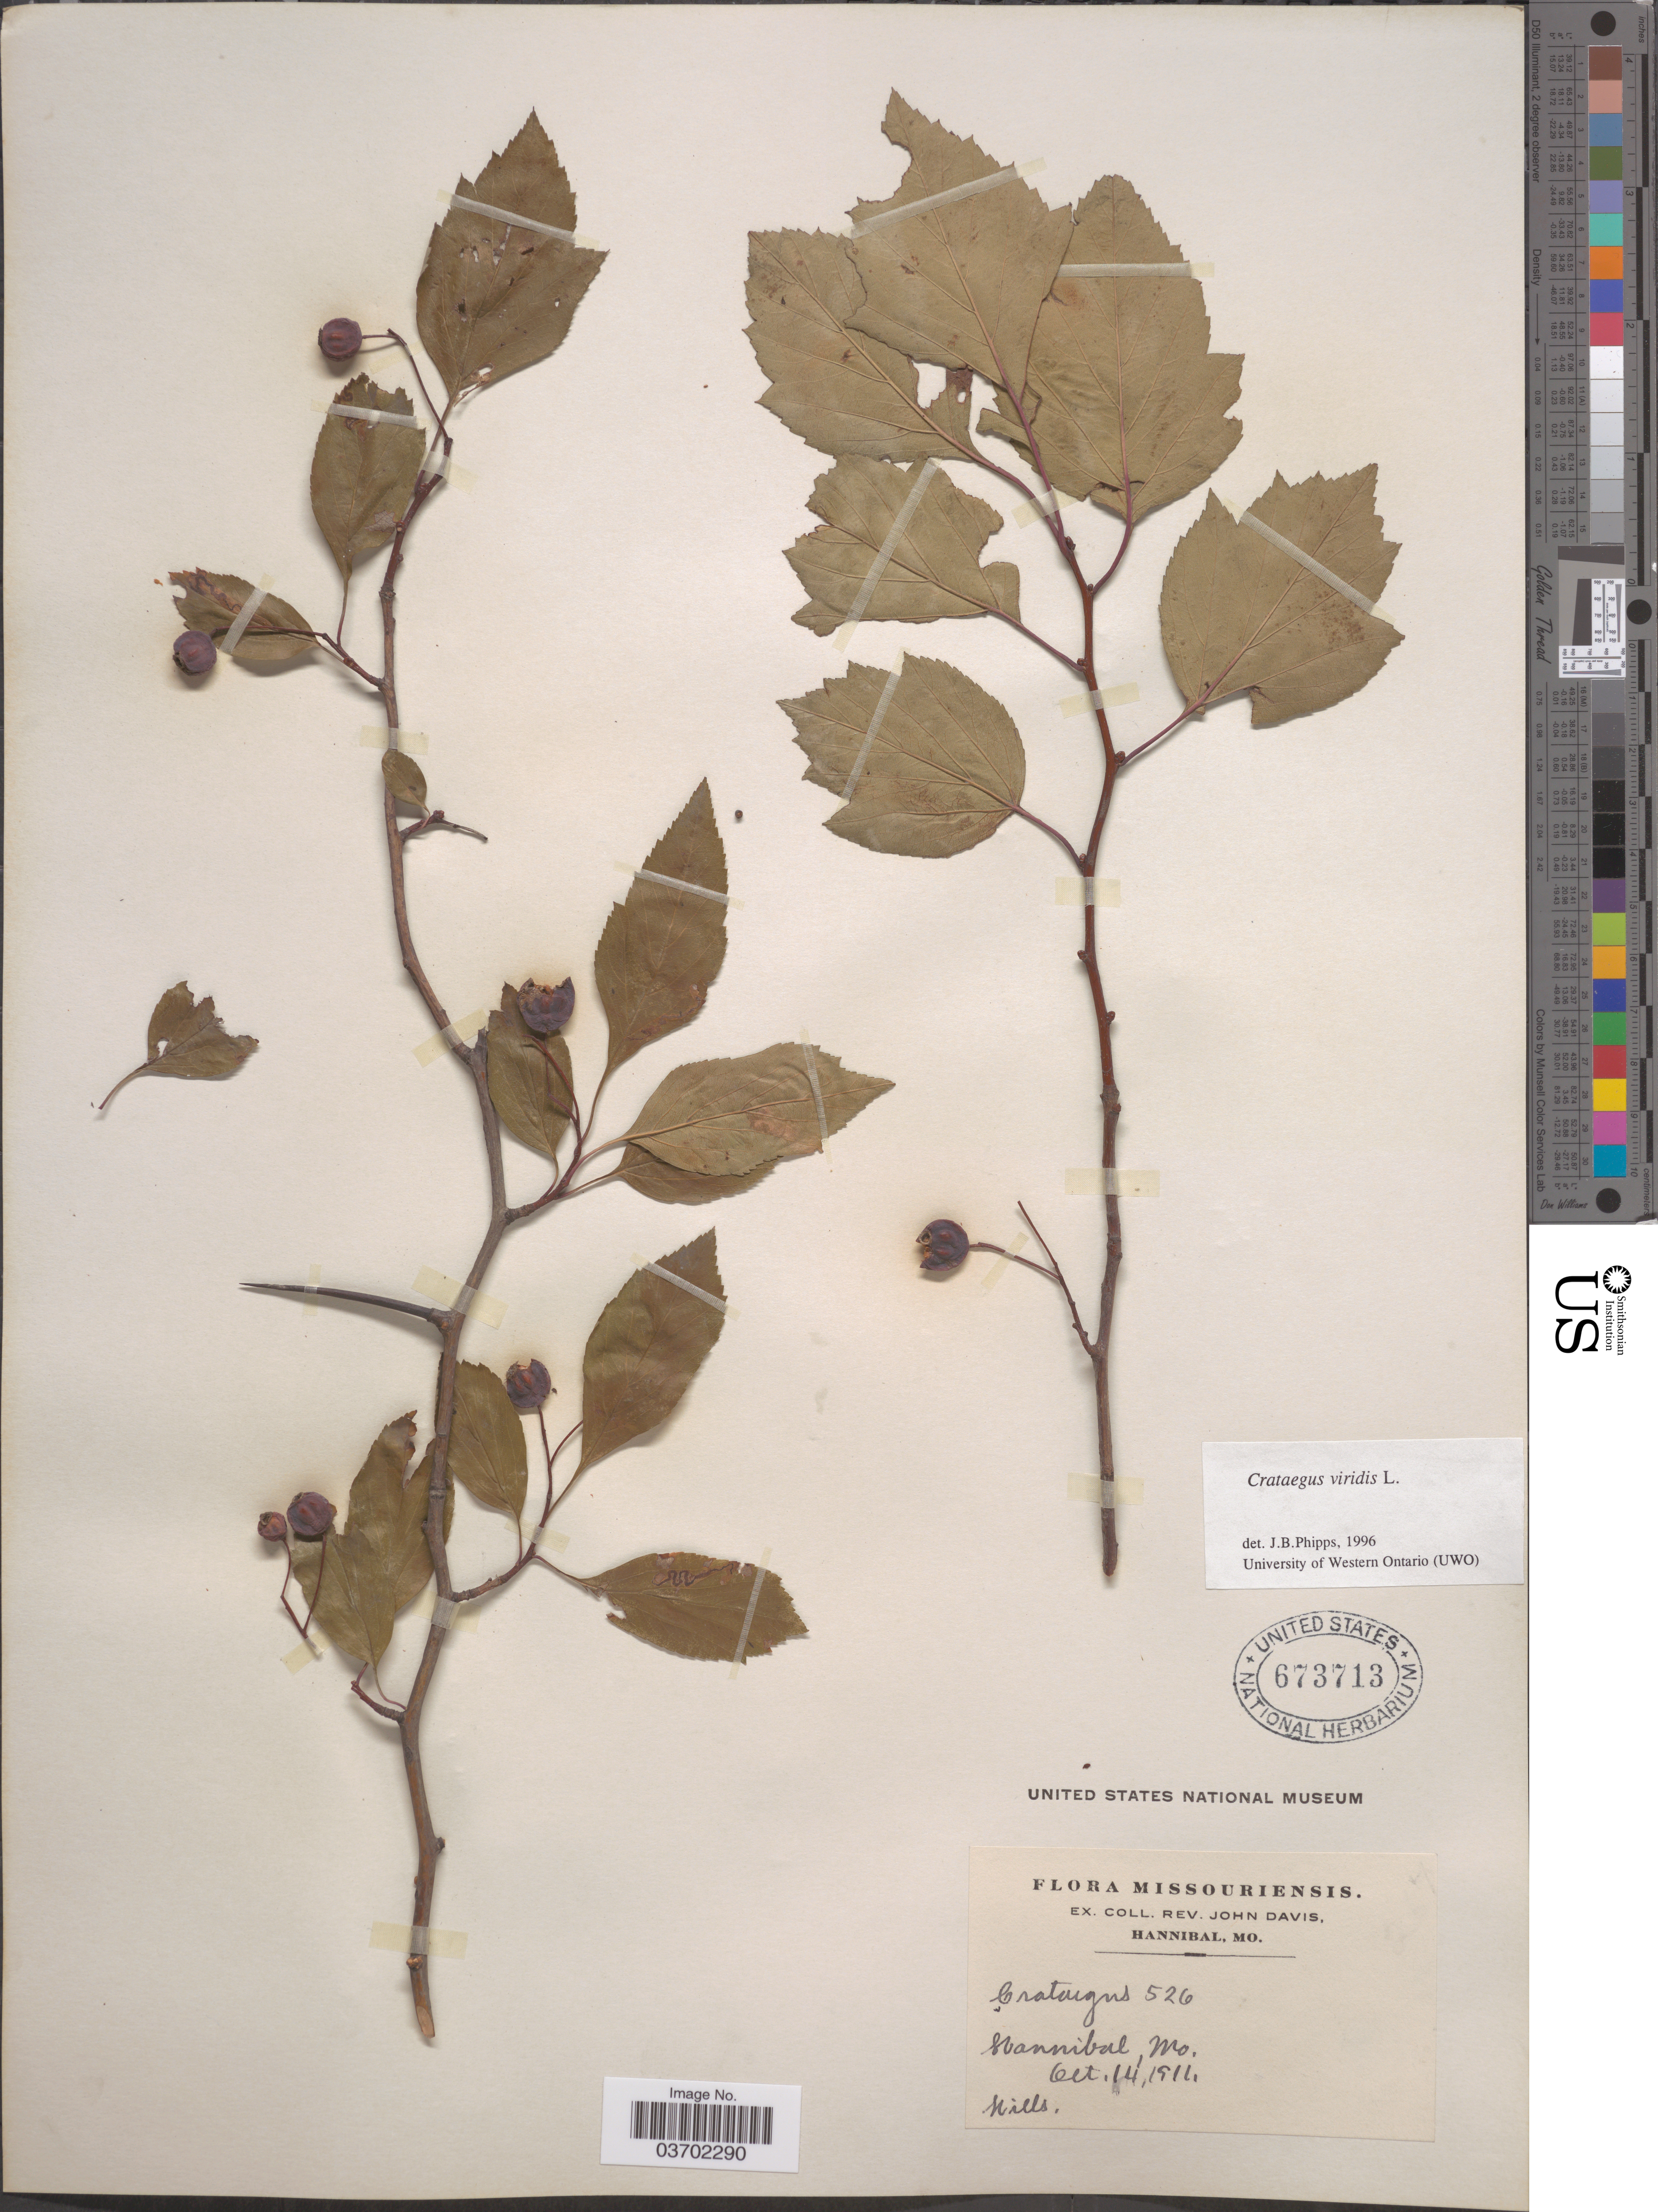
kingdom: Plantae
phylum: Tracheophyta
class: Magnoliopsida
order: Rosales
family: Rosaceae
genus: Crataegus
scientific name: Crataegus viridis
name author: L.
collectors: ex herb. Rev. John Davis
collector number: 526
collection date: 1911-10-14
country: United States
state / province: Missouri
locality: Hannibal.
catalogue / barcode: US 673713